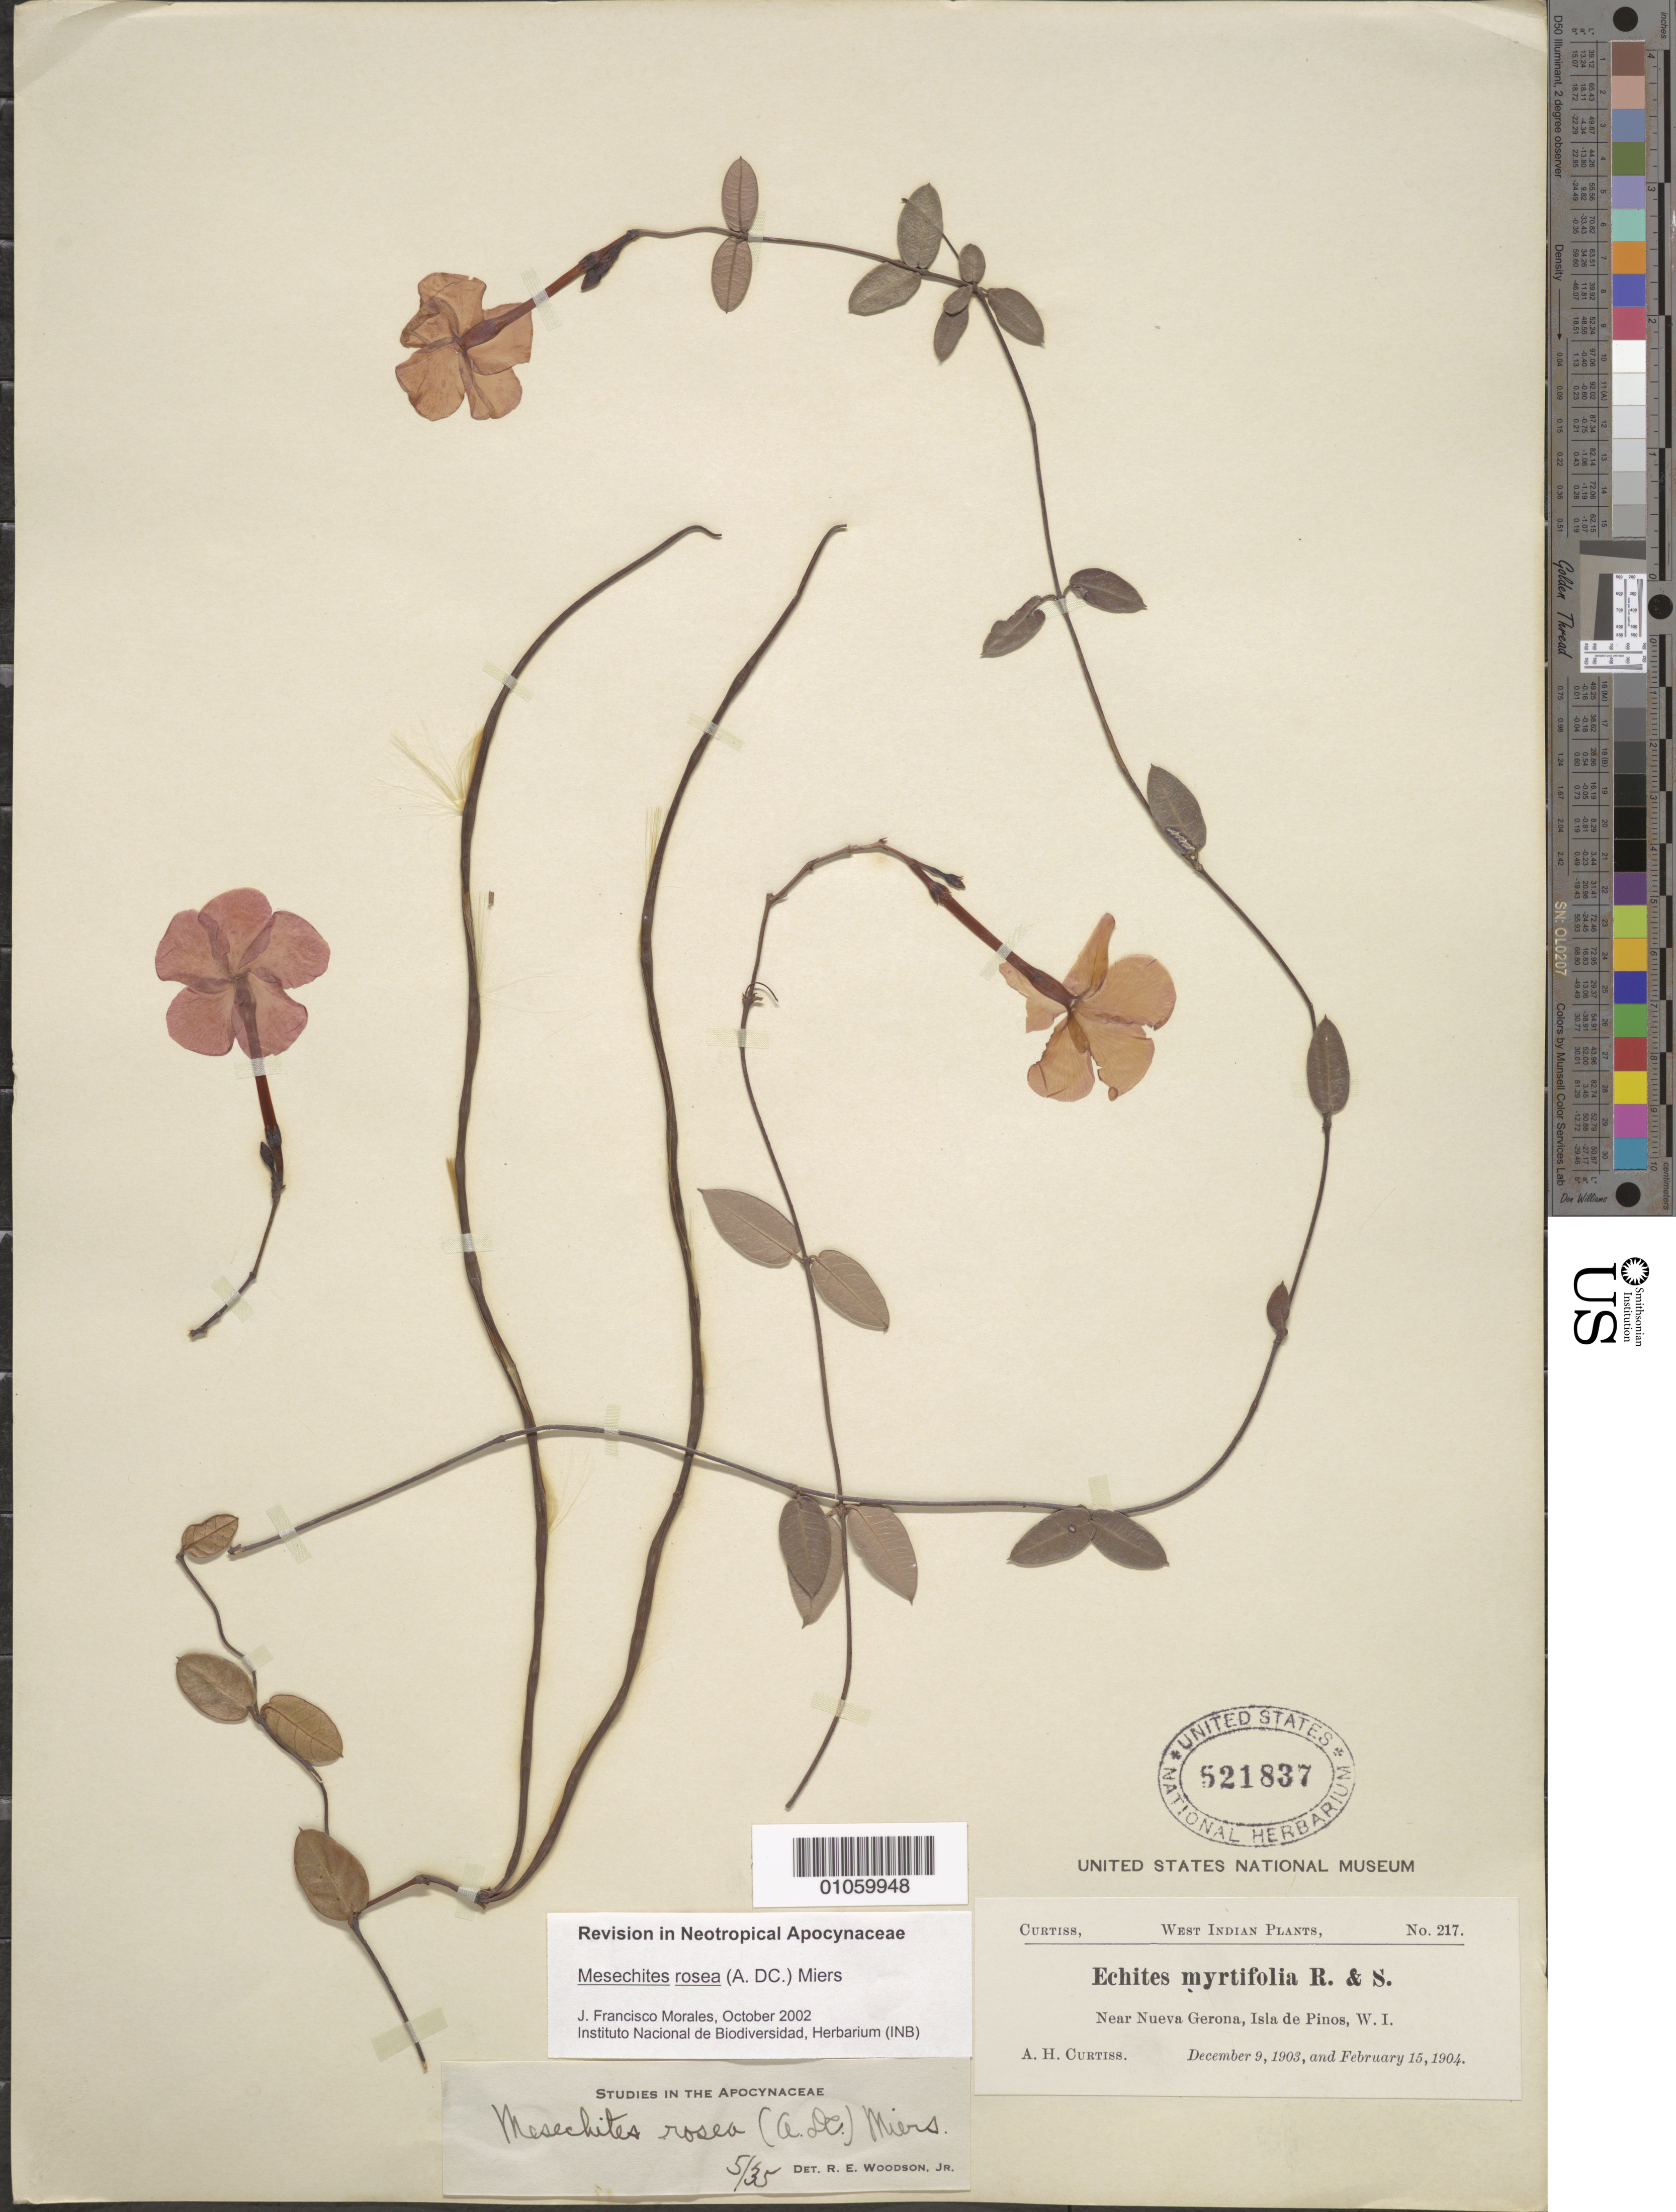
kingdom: Plantae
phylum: Tracheophyta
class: Magnoliopsida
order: Gentianales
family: Apocynaceae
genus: Mesechites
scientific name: Mesechites roseus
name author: (A. DC.) Miers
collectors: A. H. Curtiss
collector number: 217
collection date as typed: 09 Dec 1903 and 15 Feb 1904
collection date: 1903-12-09,1904-02-15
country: Cuba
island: Isla de la Juventud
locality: Isle of Pines, Near Neuva Gerona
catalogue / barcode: US 521837